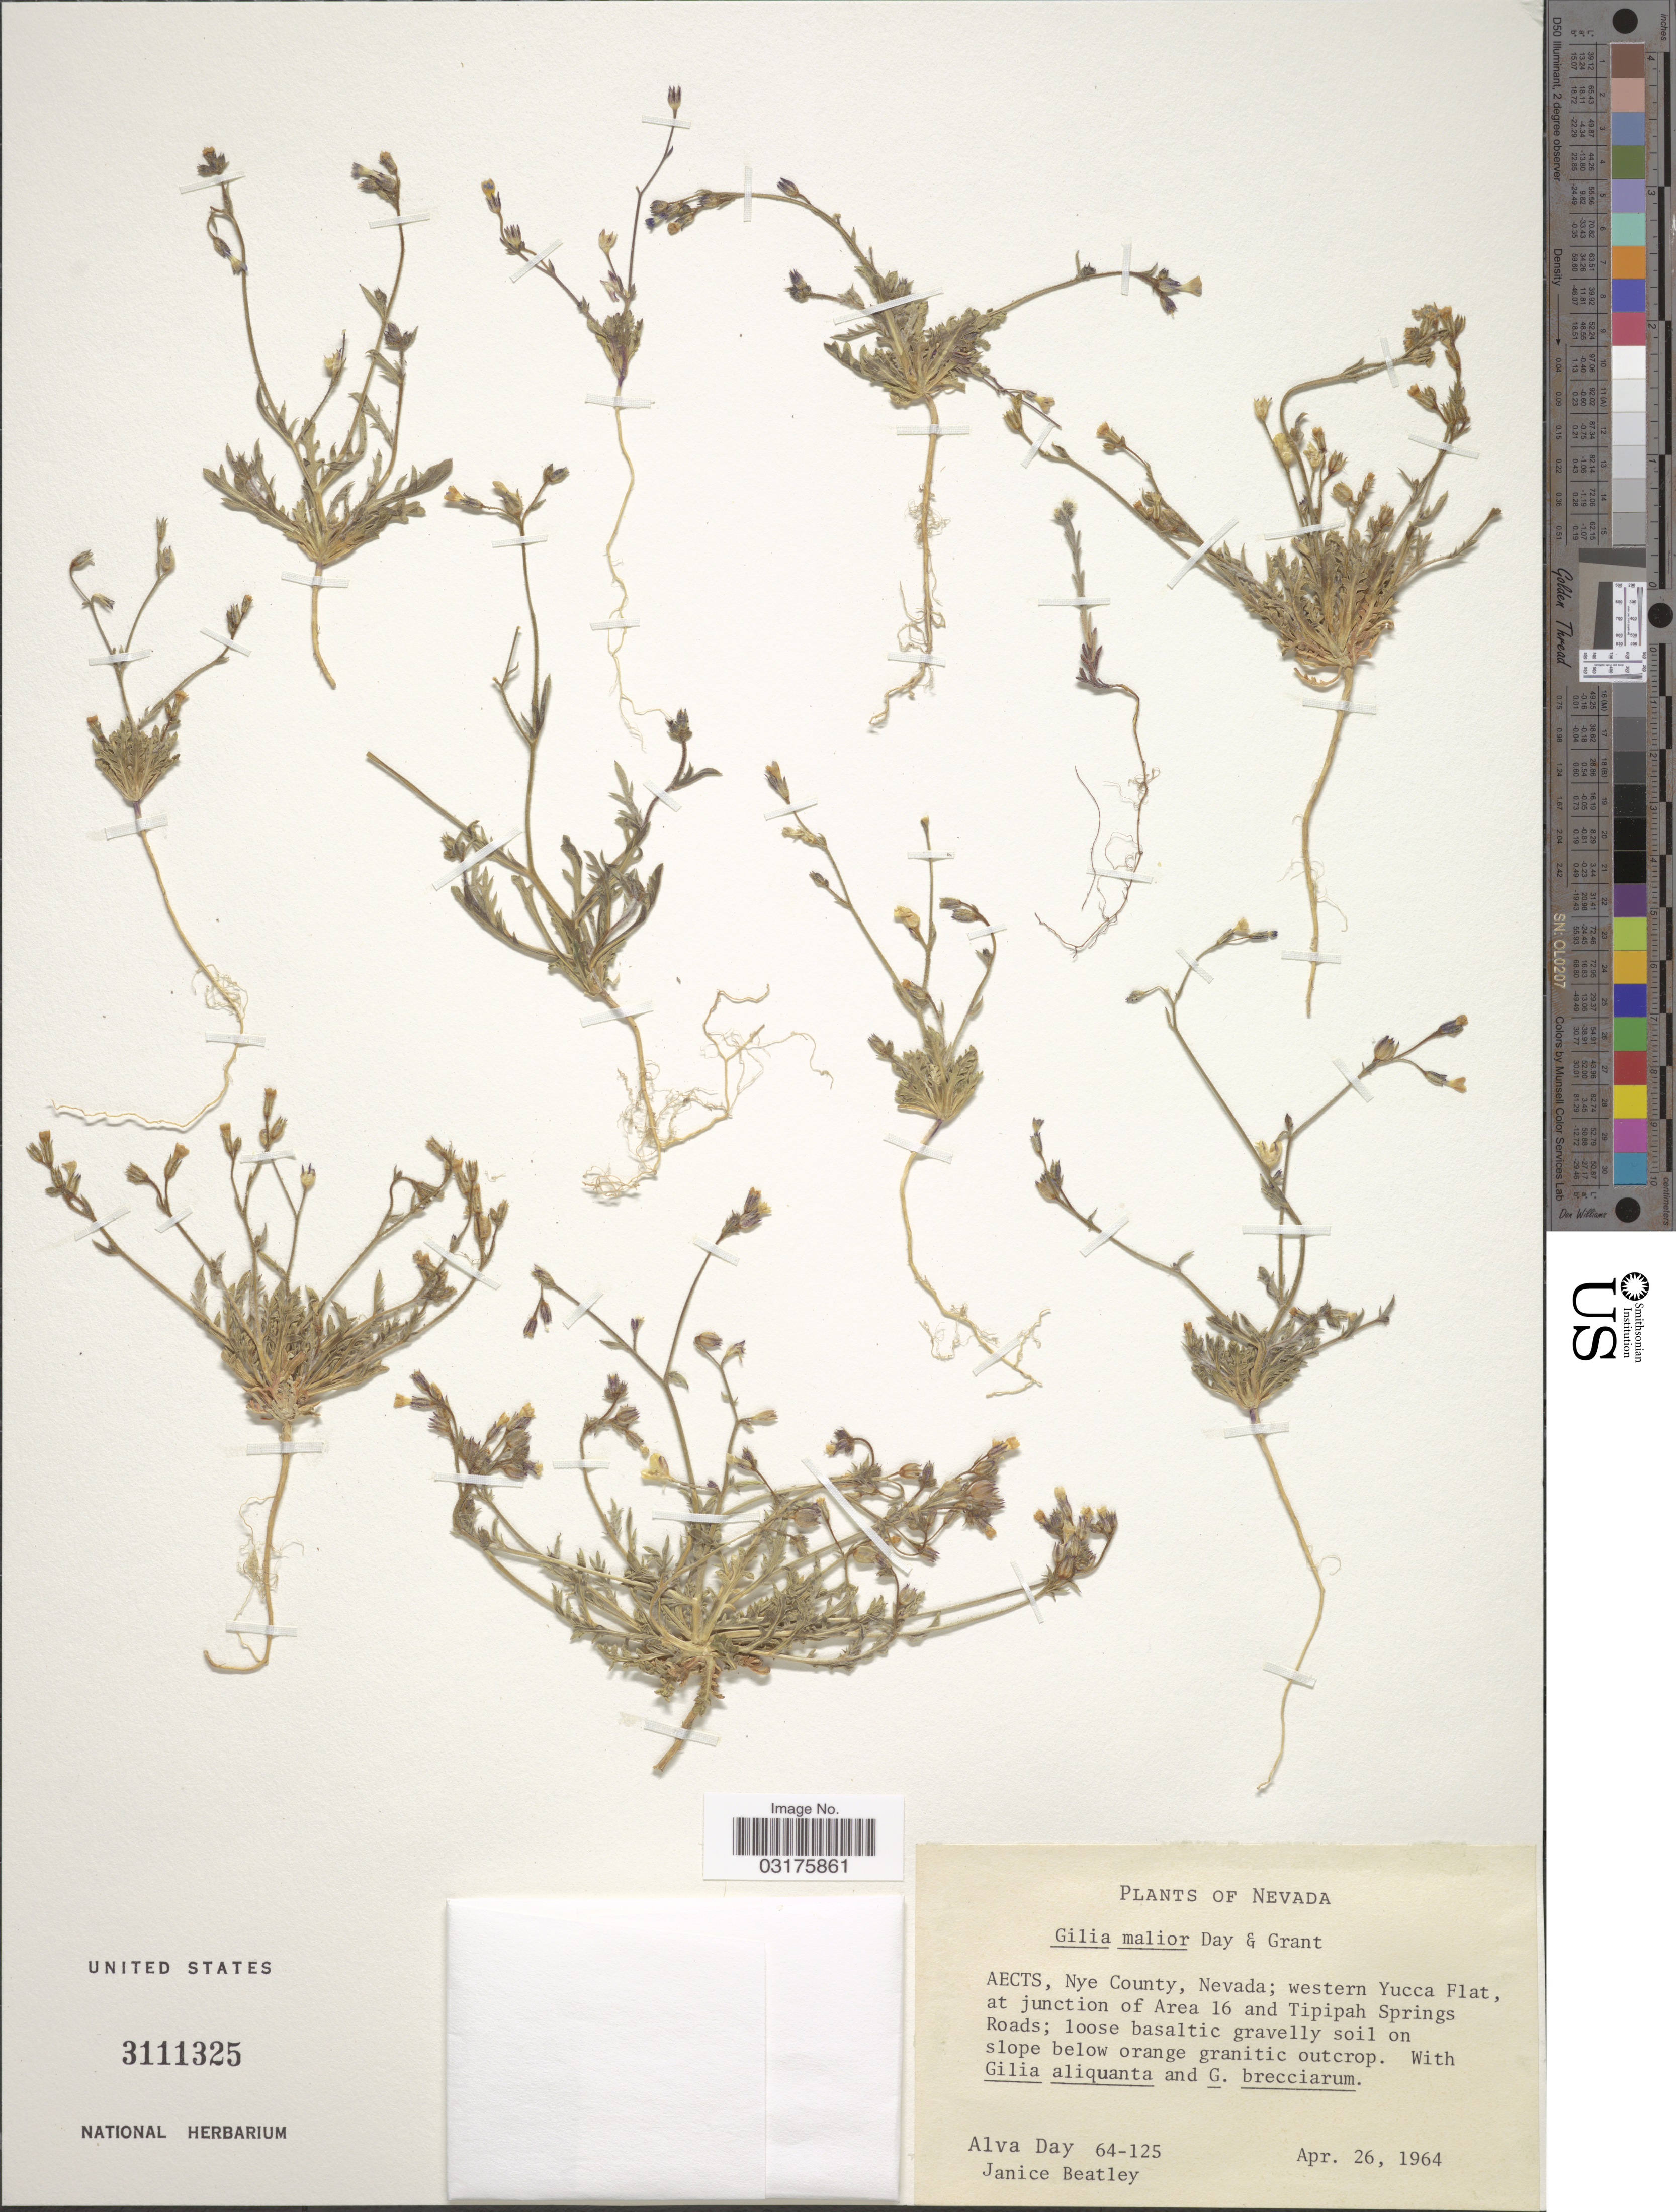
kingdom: Plantae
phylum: Tracheophyta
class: Magnoliopsida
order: Ericales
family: Polemoniaceae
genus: Gilia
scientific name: Gilia malior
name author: Day & V.E. Grant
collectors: A. G. Day & J. C. Beatley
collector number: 64-125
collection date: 1964-04-26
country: United States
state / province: Nevada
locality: AECTS, Nye County; western Yucca Flat, at junction of Area 16 and Tipipah Springs Roads.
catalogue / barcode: US 3111325